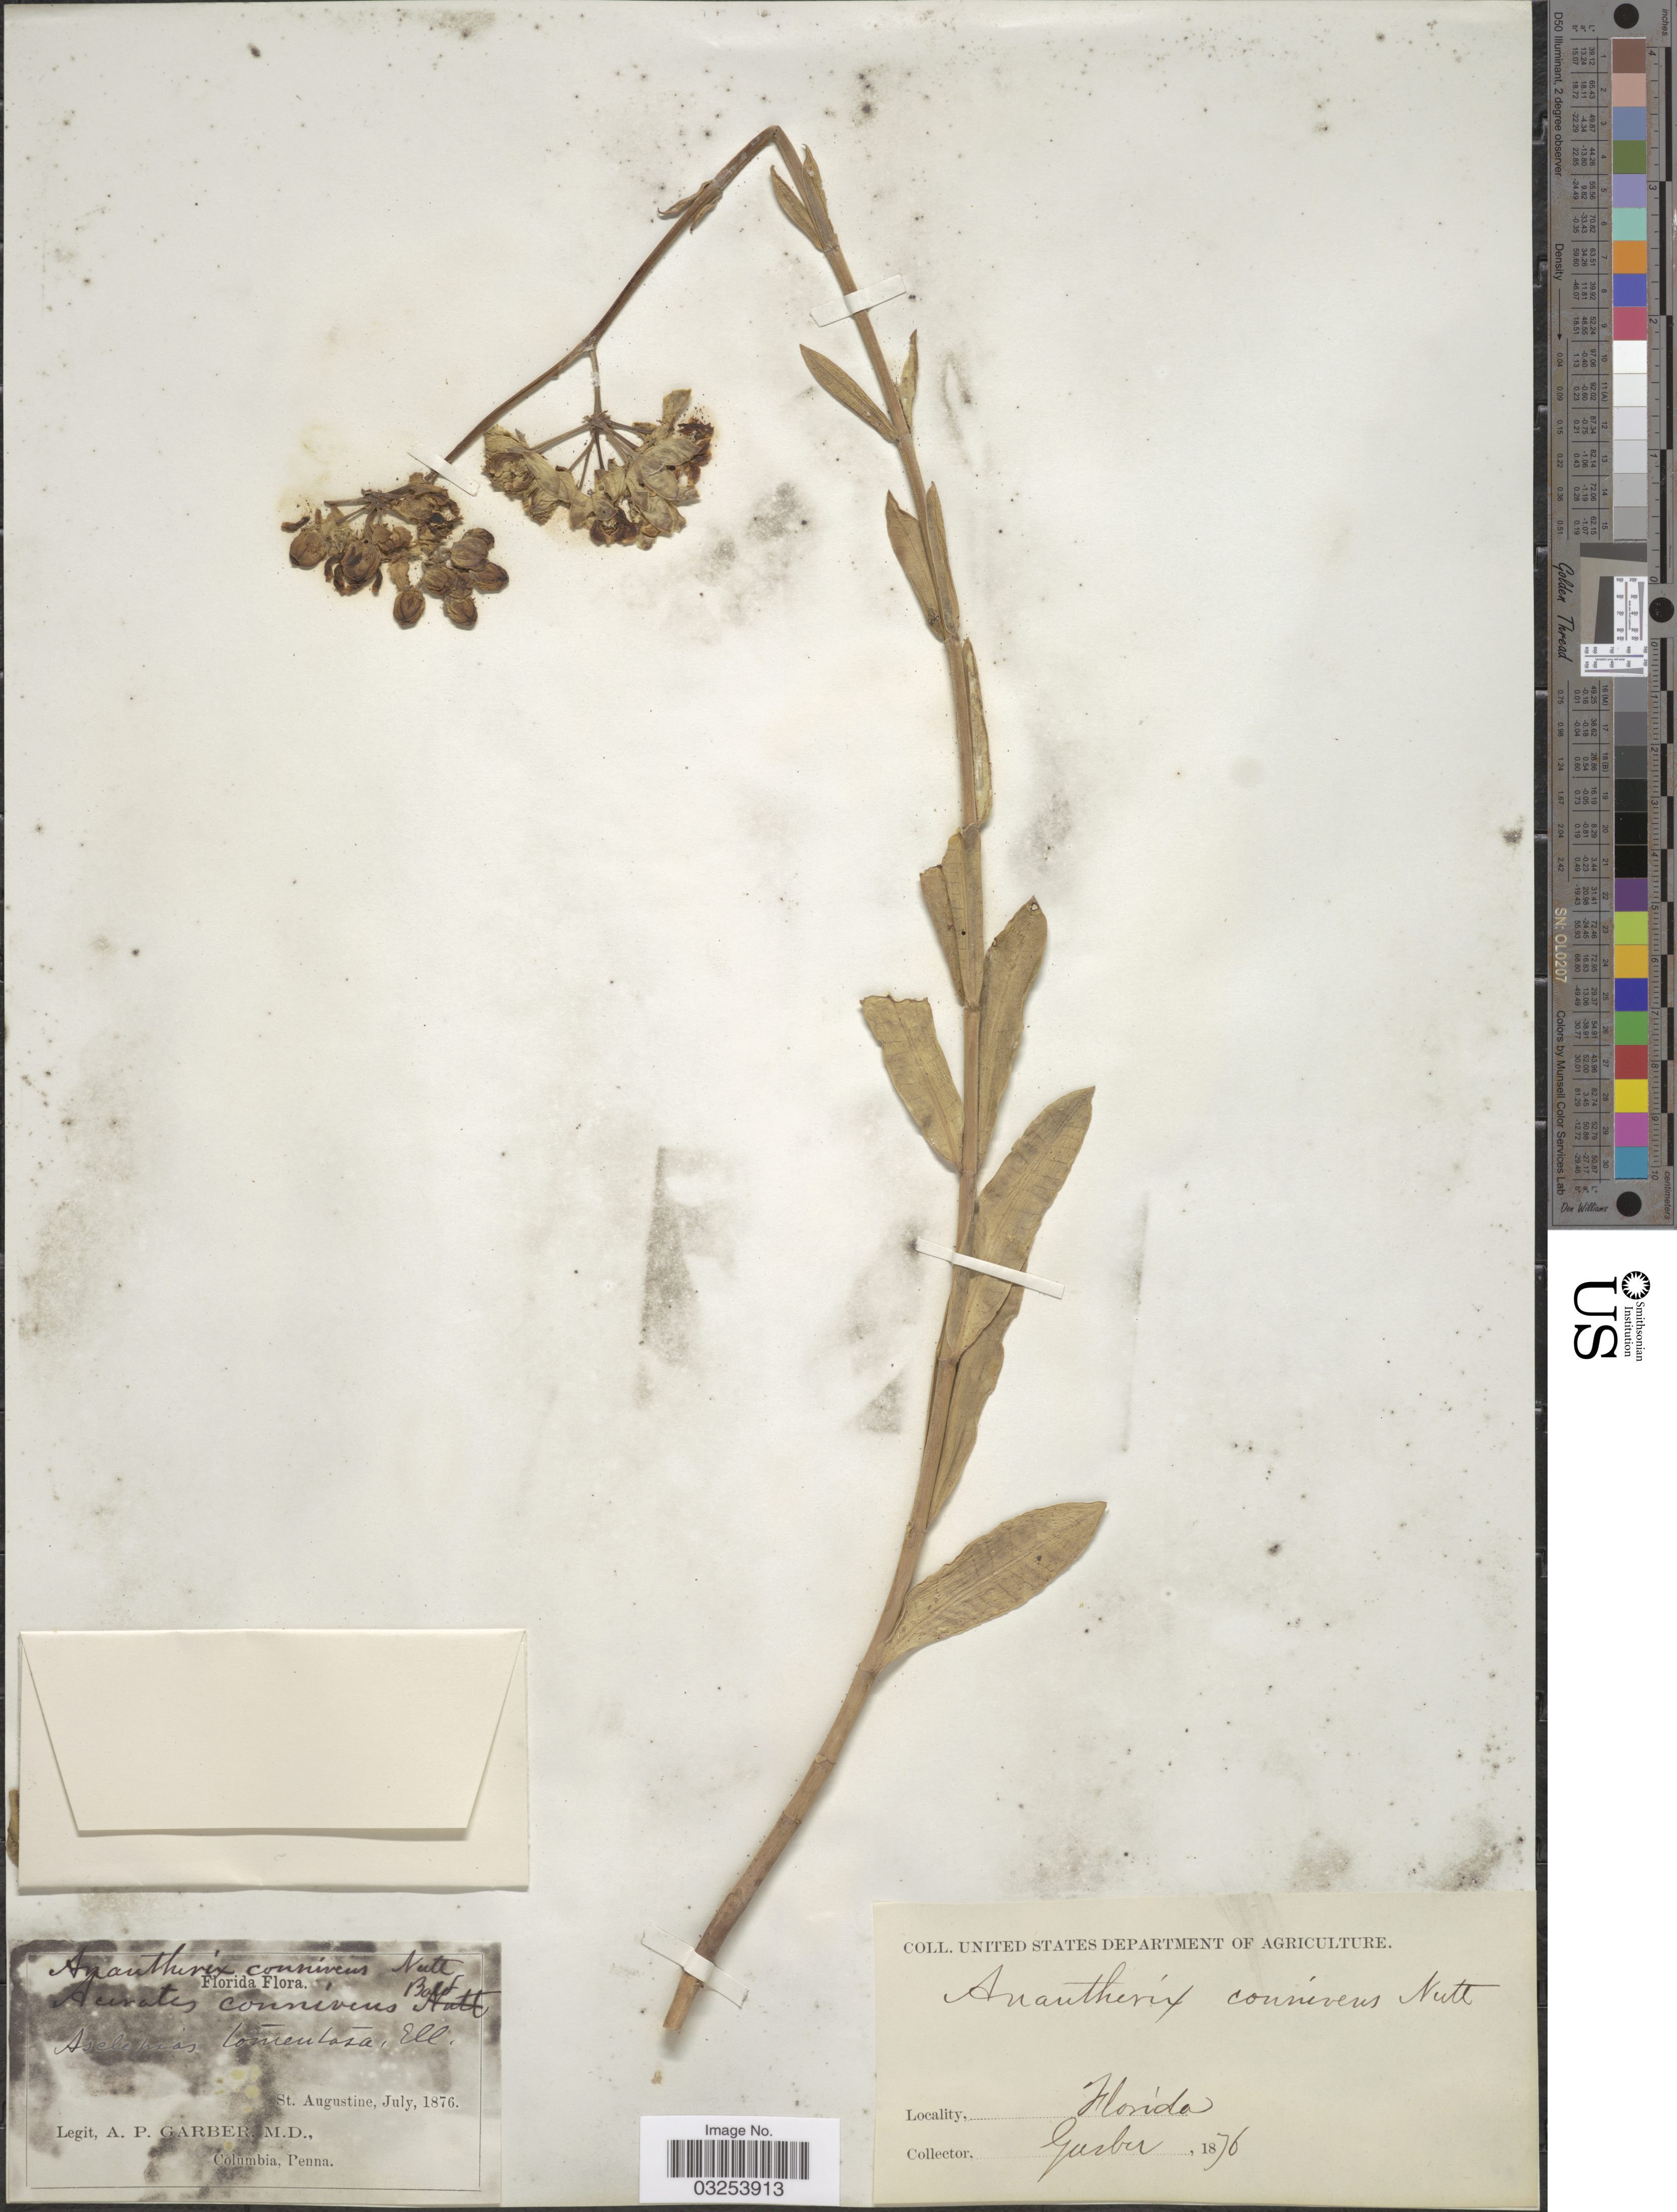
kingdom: Plantae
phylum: Tracheophyta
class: Magnoliopsida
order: Gentianales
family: Apocynaceae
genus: Asclepias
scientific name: Asclepias connivens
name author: Baldwin ex Elliot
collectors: A. P. Garber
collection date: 1876-07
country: United States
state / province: Florida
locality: St. Augustine.